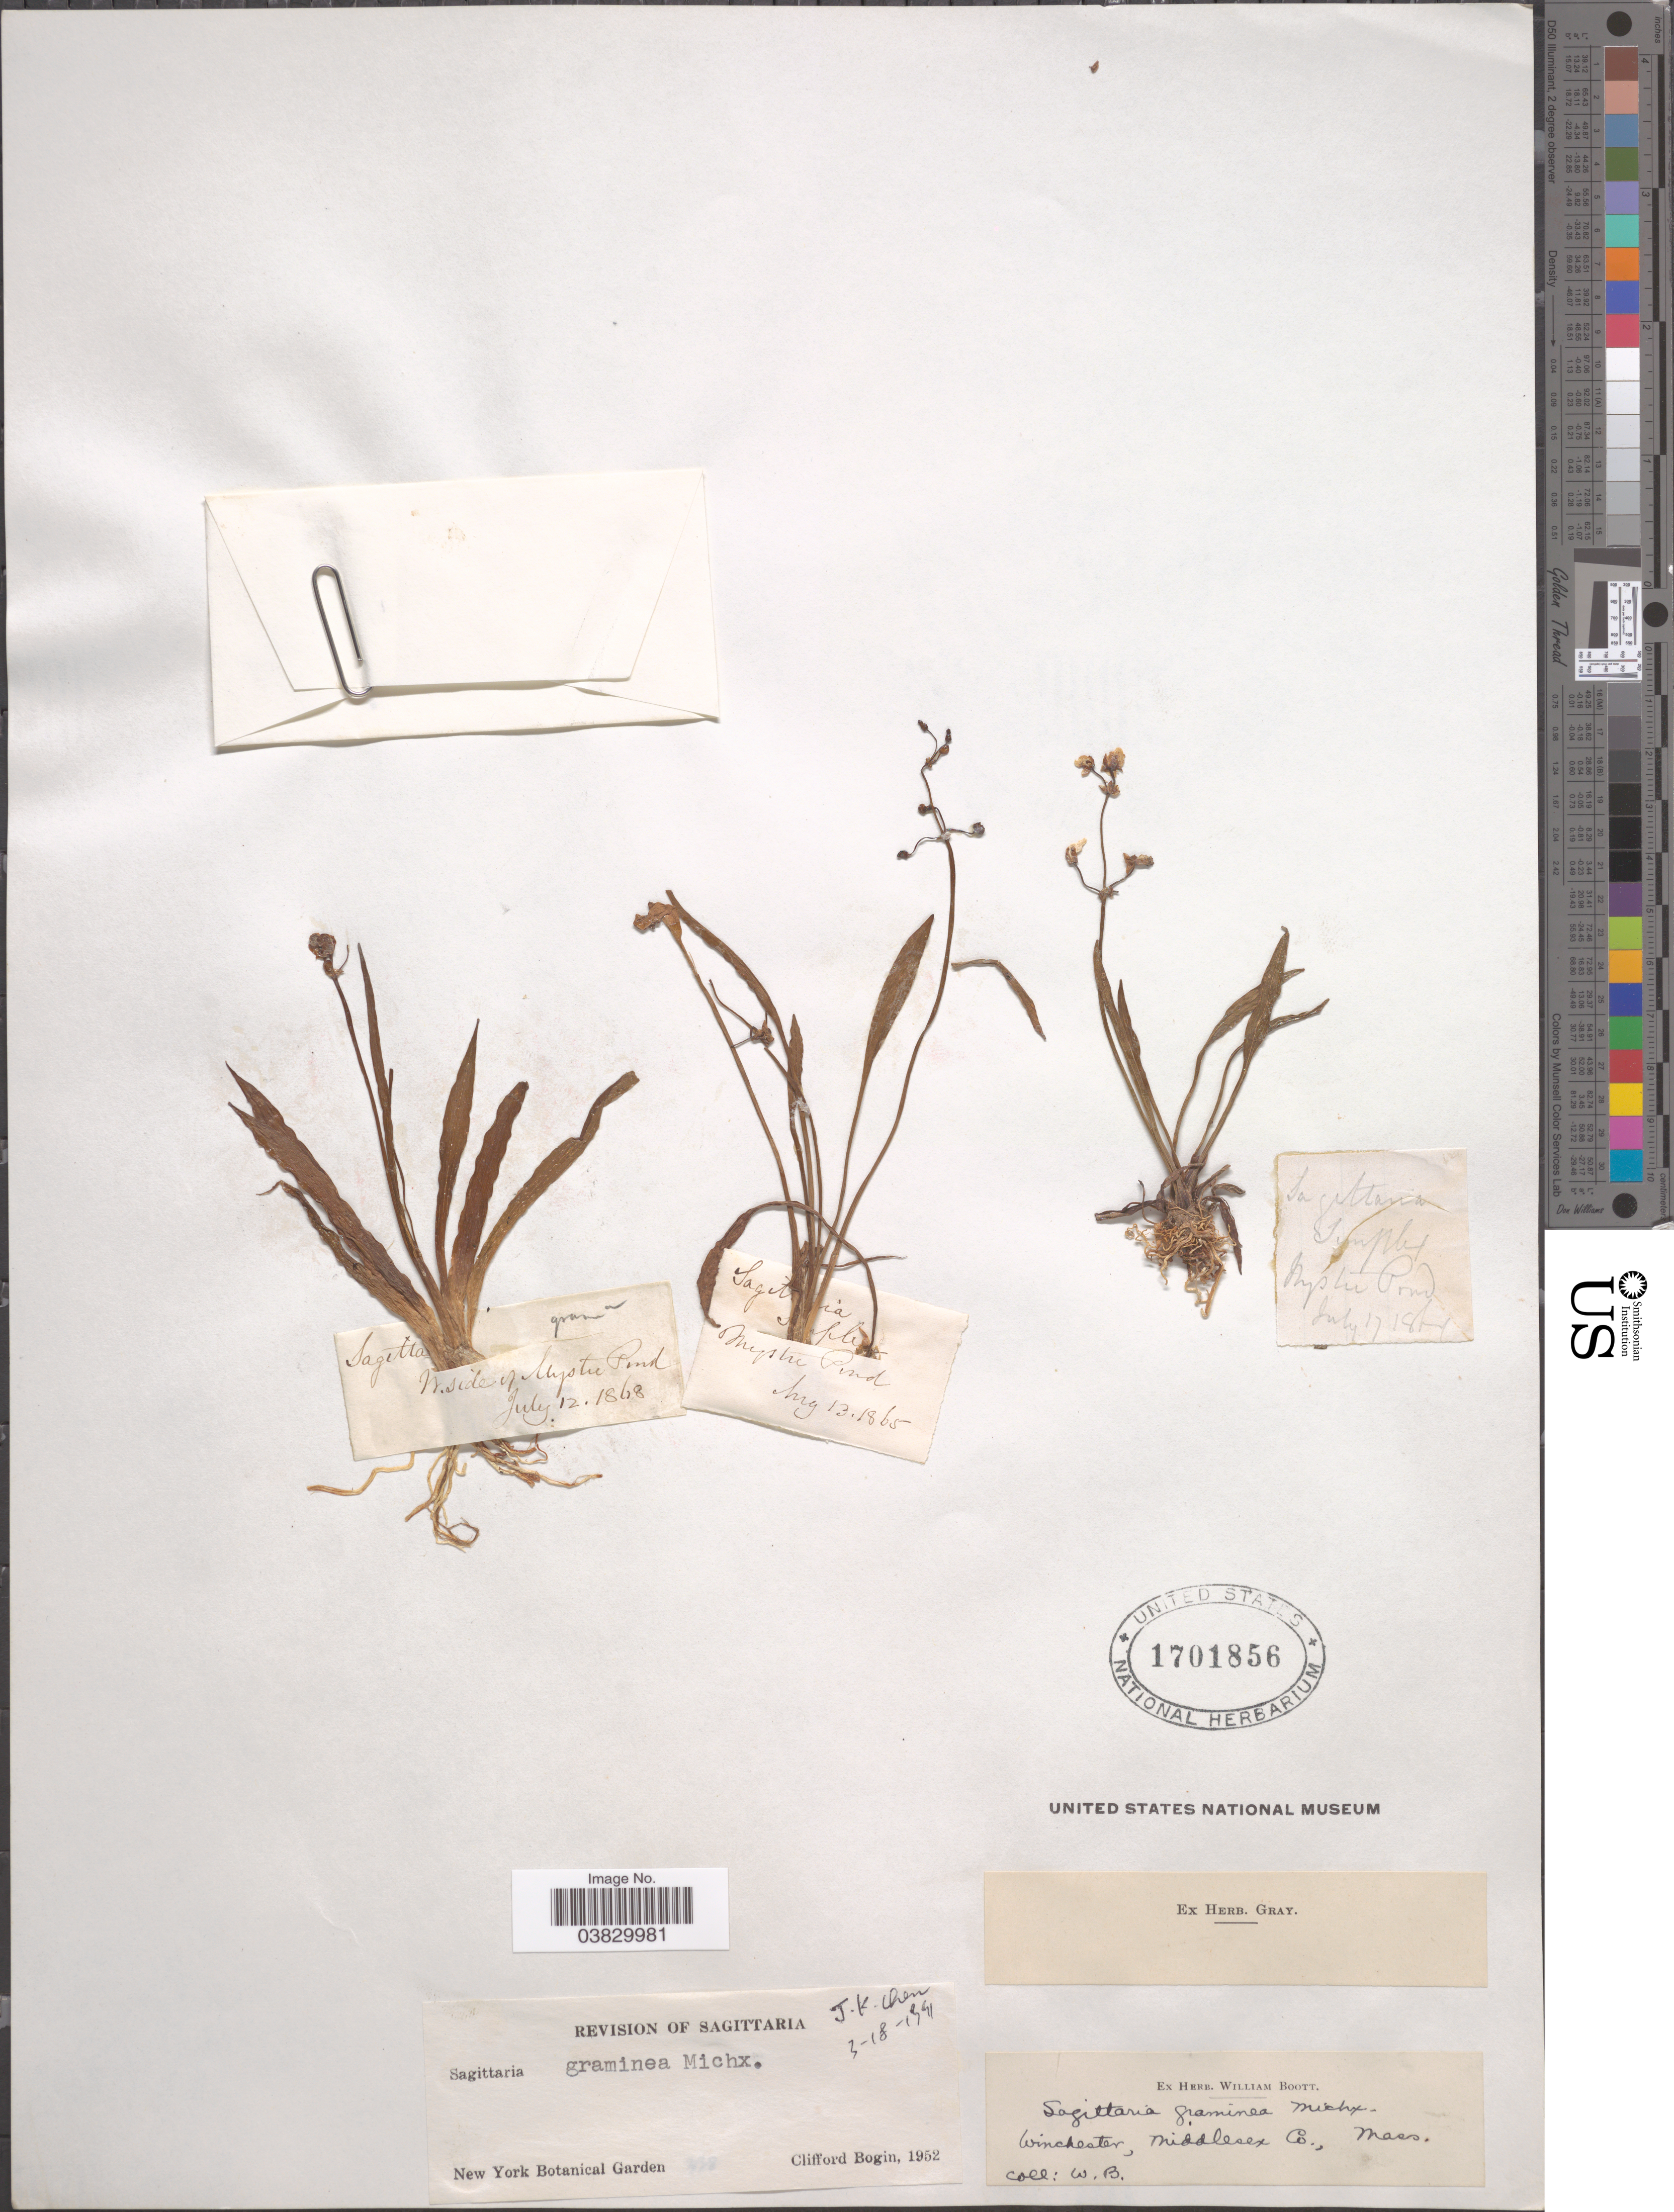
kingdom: Plantae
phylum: Tracheophyta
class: Liliopsida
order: Alismatales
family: Alismataceae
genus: Sagittaria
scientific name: Sagittaria graminea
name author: Michx.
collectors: W. Boott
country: United States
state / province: Massachusetts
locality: Winchester, Middlesex Co.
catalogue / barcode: US 1701856